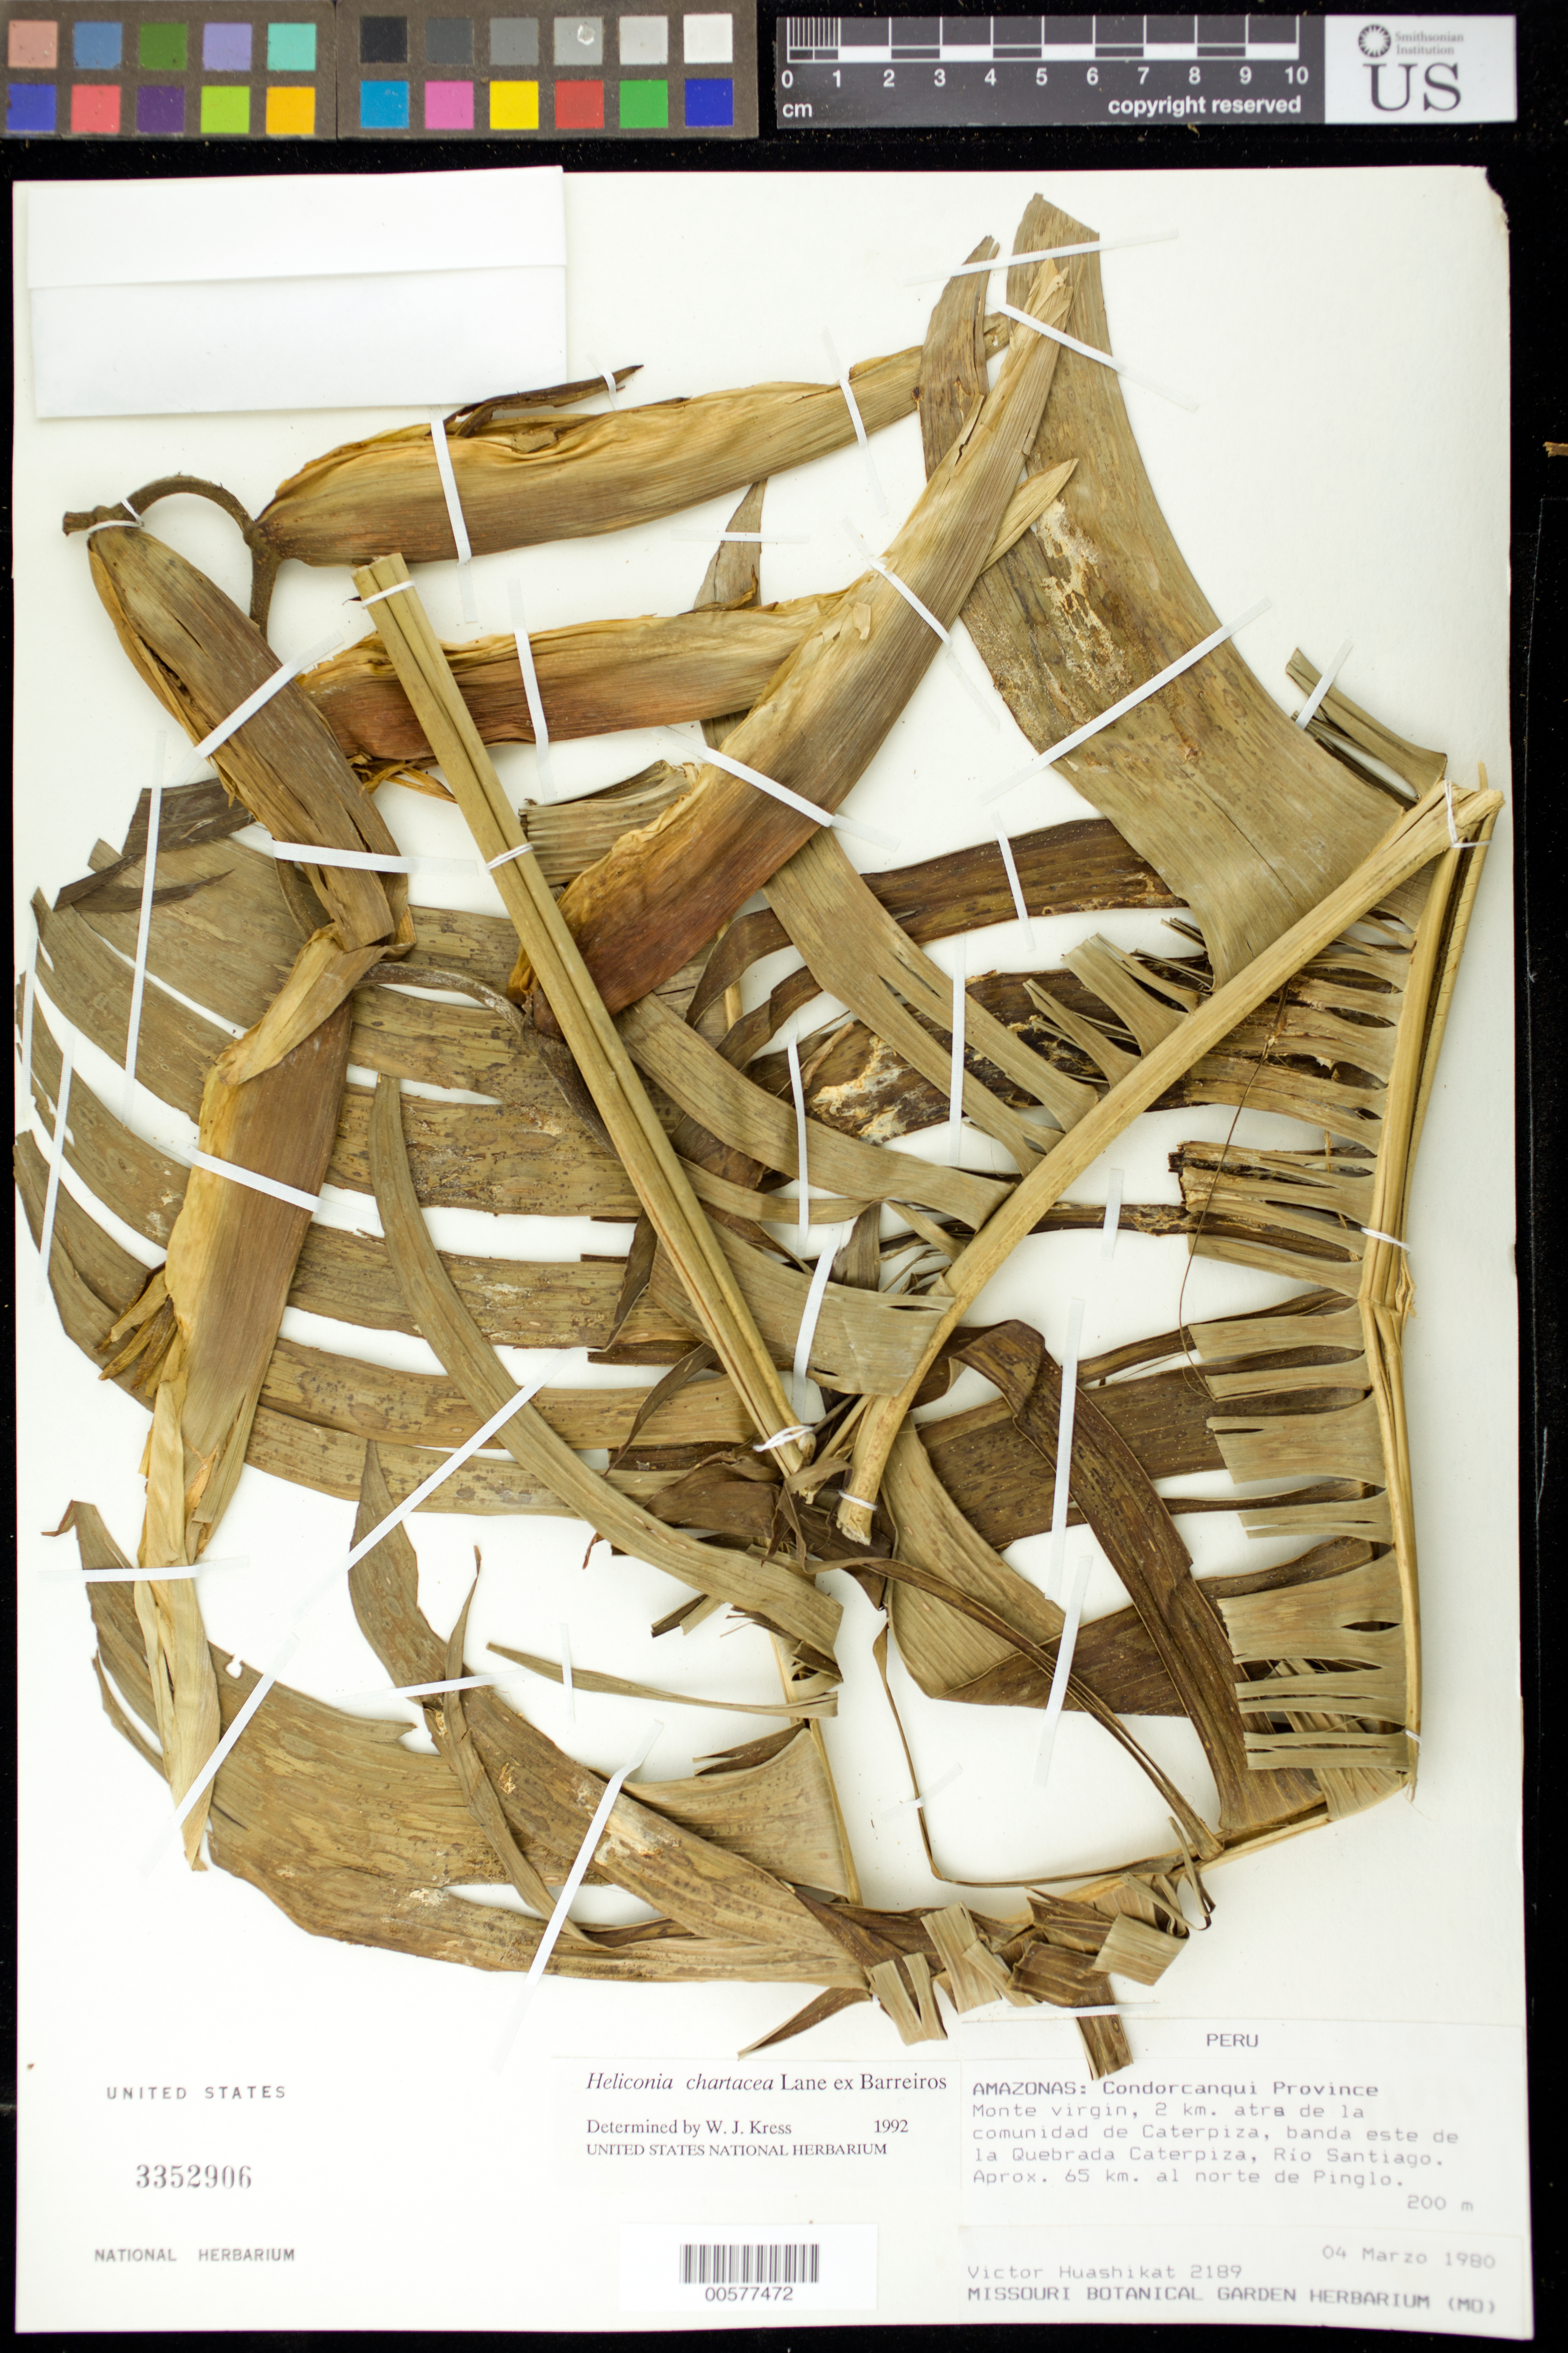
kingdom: Plantae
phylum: Tracheophyta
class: Liliopsida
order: Zingiberales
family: Heliconiaceae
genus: Heliconia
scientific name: Heliconia chartacea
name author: Lane ex Barreiros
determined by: Kress, W. J., (US), Smithsonian Institution - National Museum of Natural History (UNITED STATES)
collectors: V. Huashikat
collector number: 2189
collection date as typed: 04 Mar 1980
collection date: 1980-03-04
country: Peru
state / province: Amazonas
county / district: Condorcanqui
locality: @ km. away from Caterpiza, Rio Santiago. About 65 km N of Pinglo.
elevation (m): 200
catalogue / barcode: US 3352906